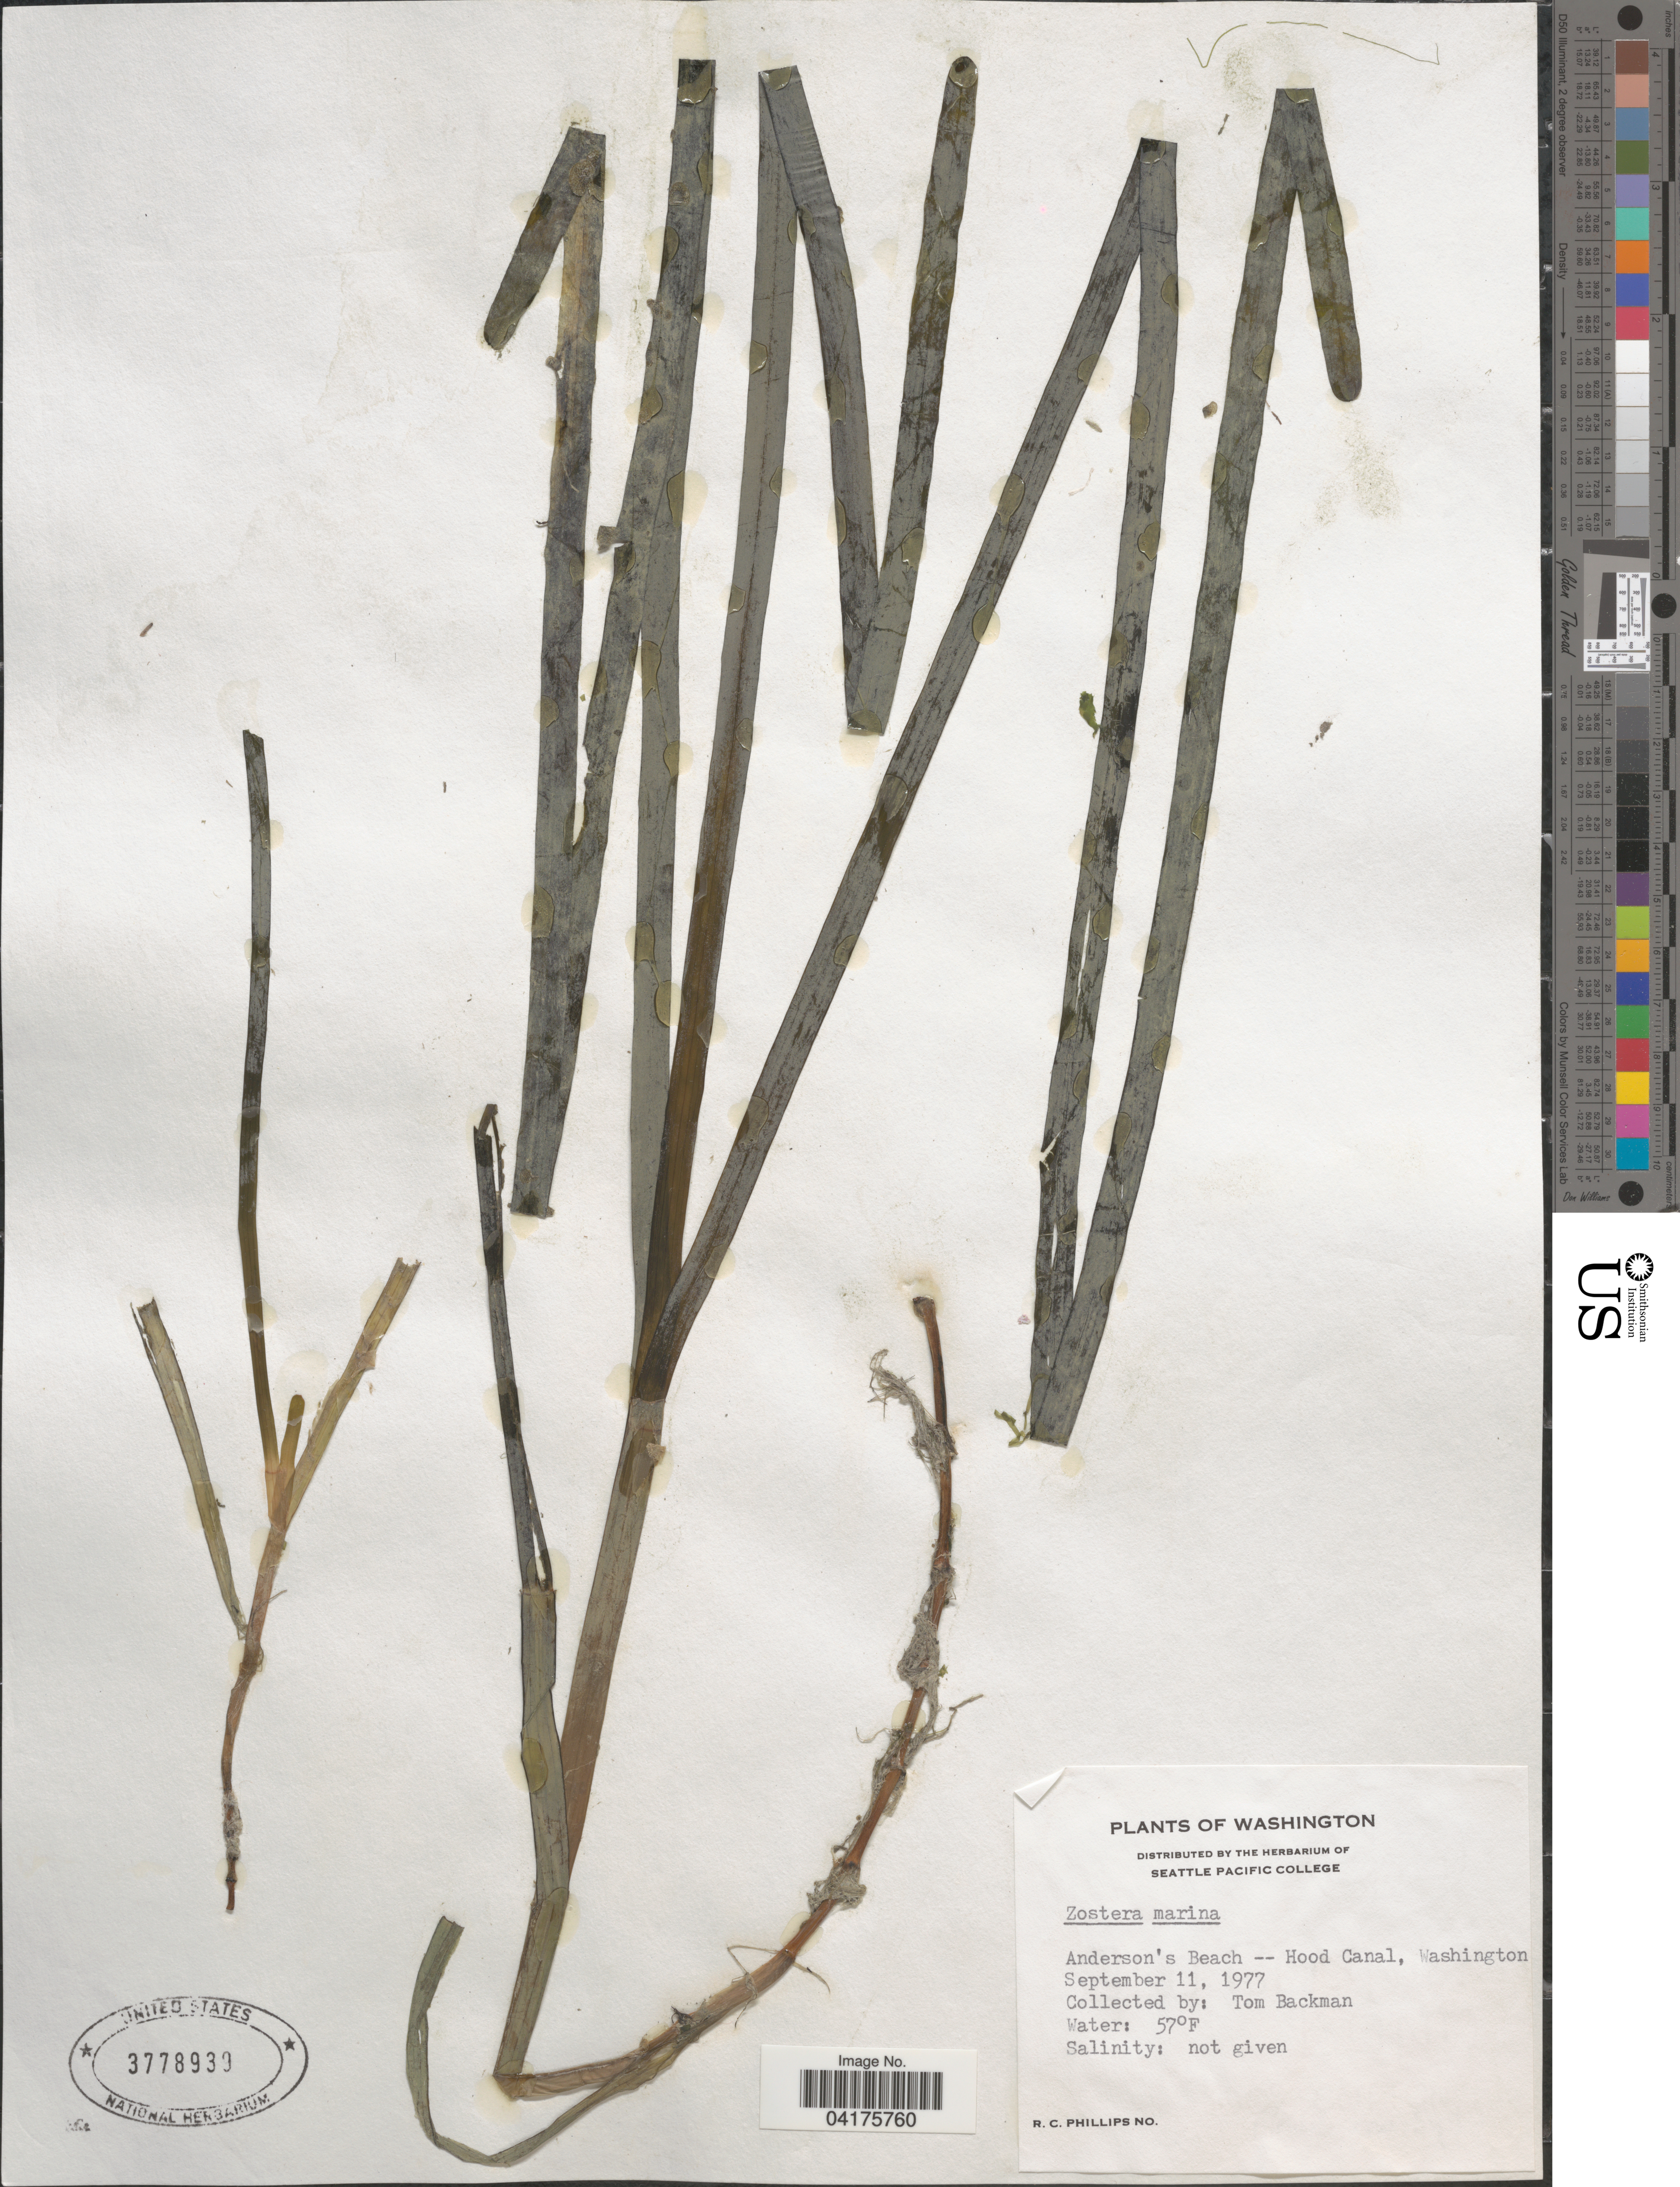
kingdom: Plantae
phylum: Tracheophyta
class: Liliopsida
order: Alismatales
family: Zosteraceae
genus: Zostera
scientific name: Zostera marina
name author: L.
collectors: T. Backman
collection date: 1977-09-11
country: United States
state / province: Washington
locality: Anderson's Beach -- Hood Canal.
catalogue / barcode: US 3778939